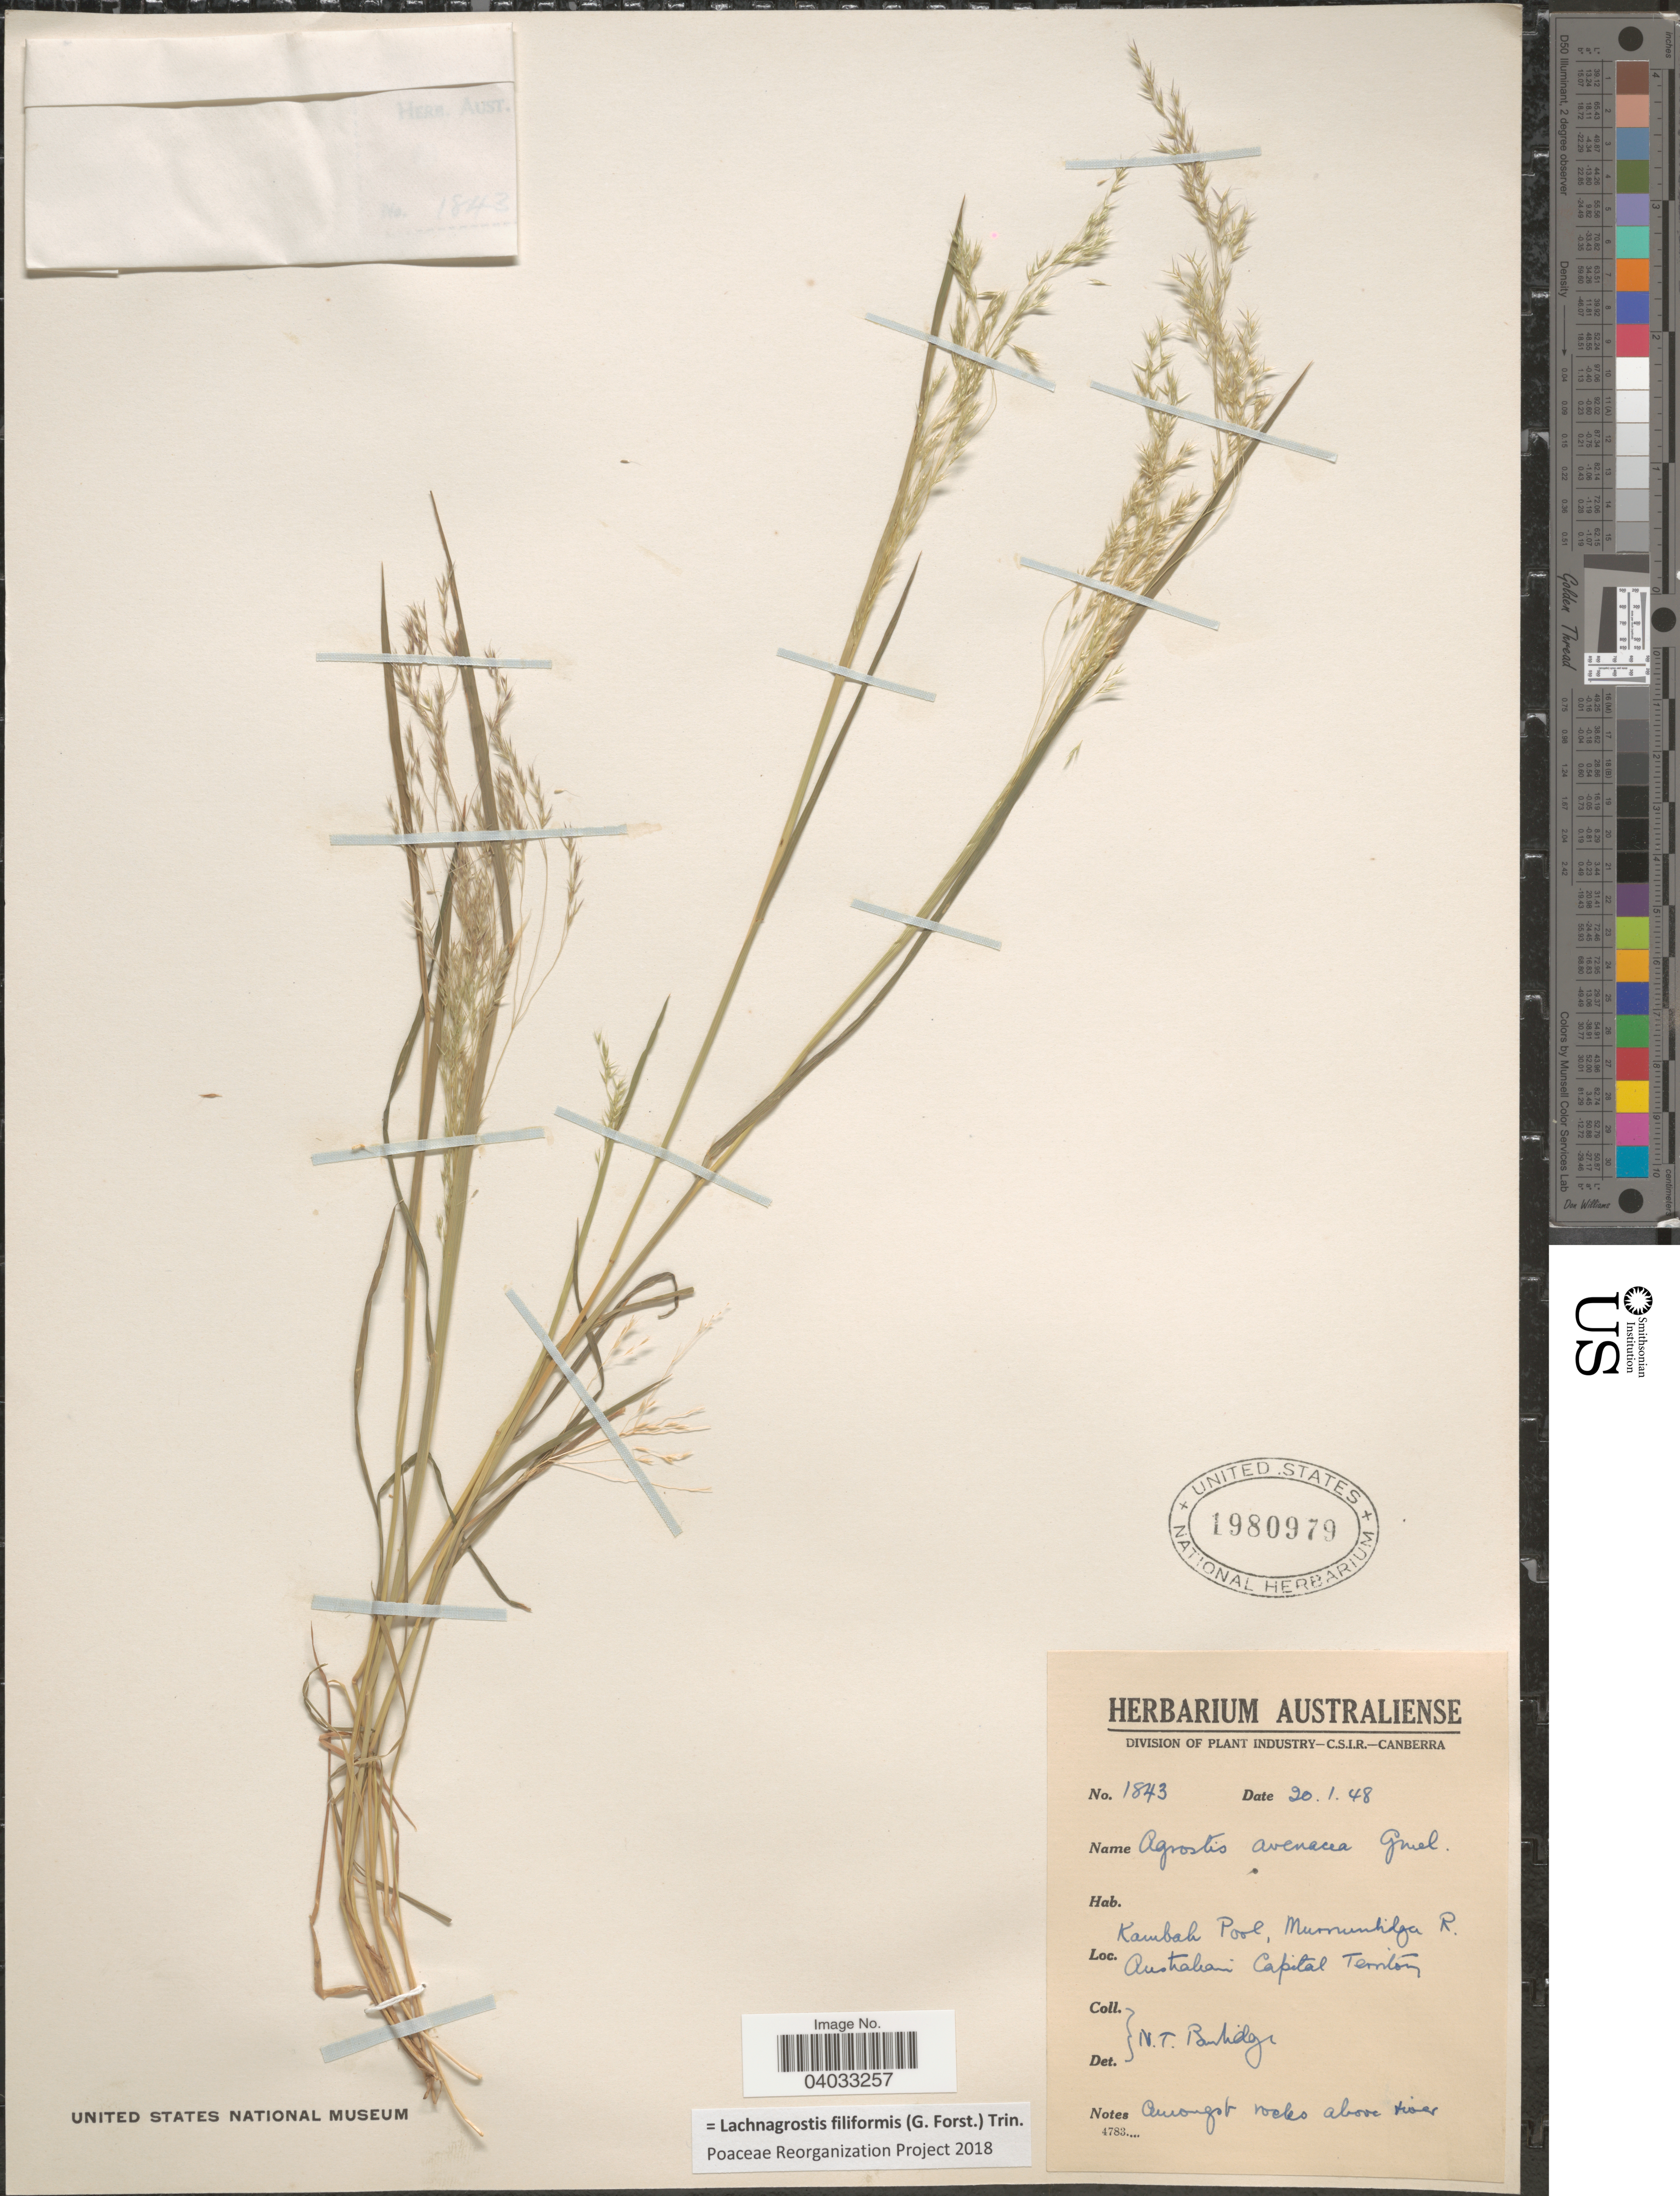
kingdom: Plantae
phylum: Tracheophyta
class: Liliopsida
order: Poales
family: Poaceae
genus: Lachnagrostis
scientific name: Lachnagrostis filiformis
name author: (J.R. Forst.) Trin.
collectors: N. T. Burbidge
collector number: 1843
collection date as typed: Transcribed d/m/y: 20/1/48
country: Australia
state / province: Australian Capital Territory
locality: Kambah Pool, Murrumbidgee R. Australian Capital Territory.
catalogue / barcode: US 1980979